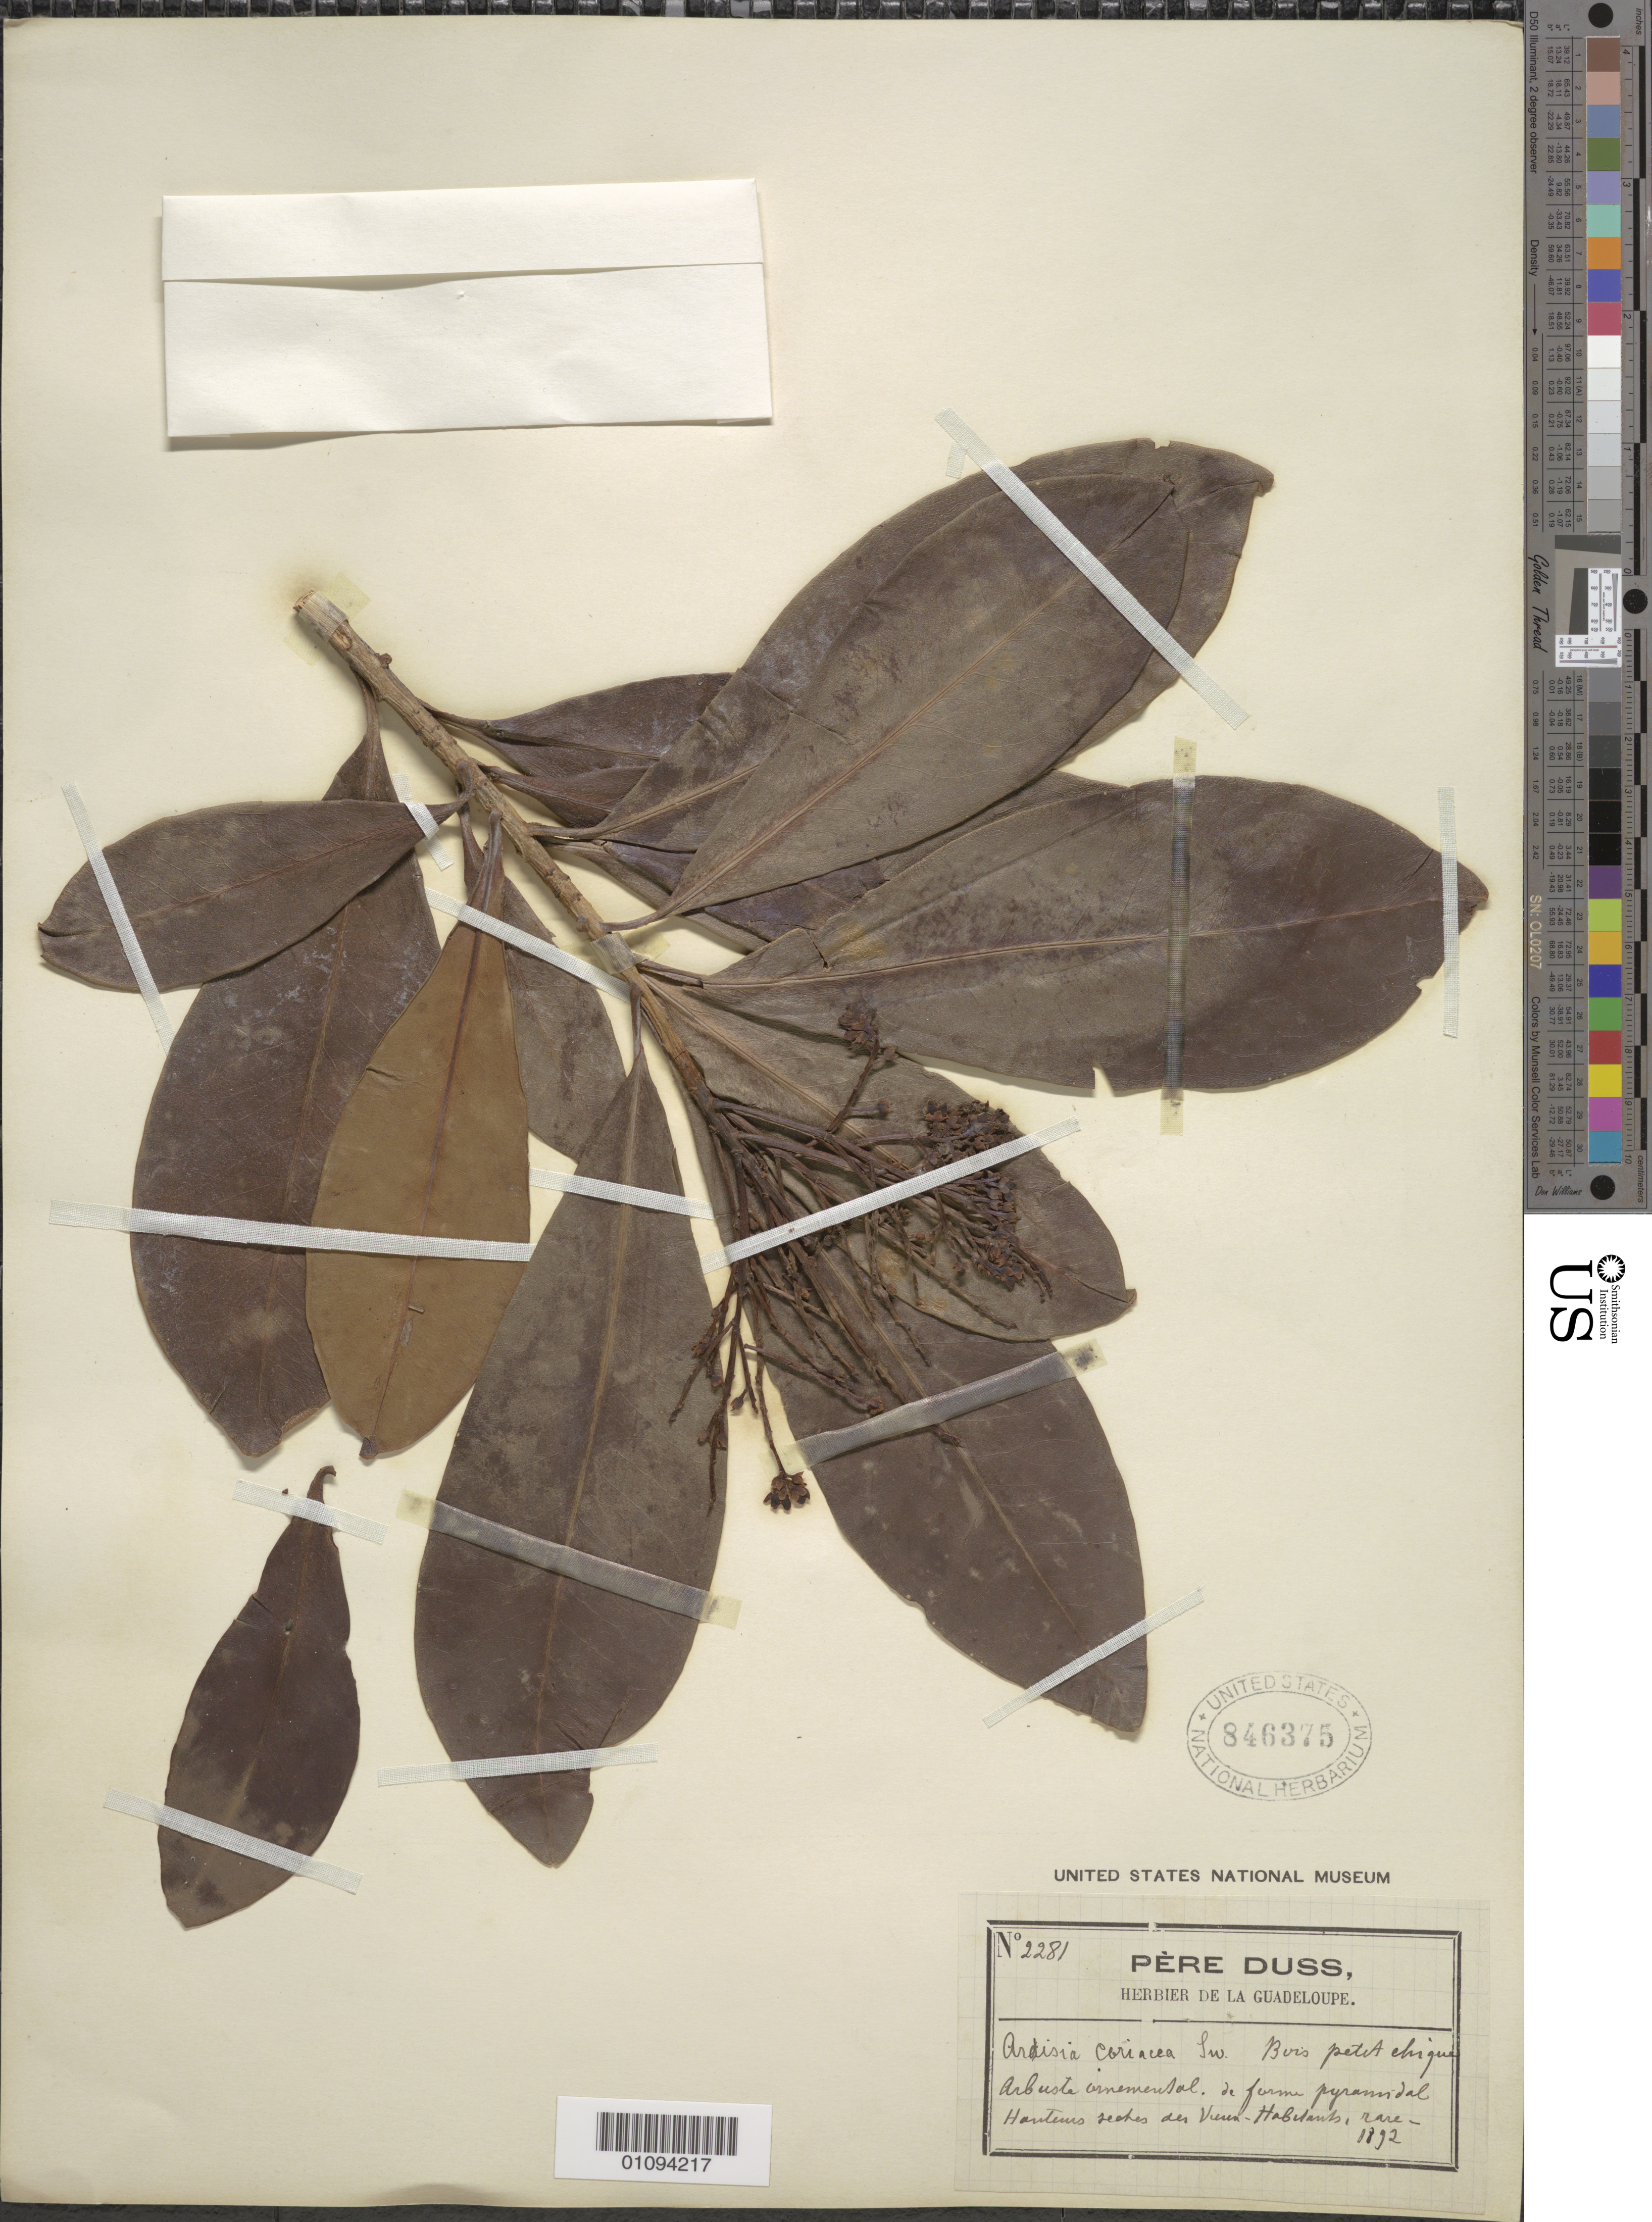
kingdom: Plantae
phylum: Tracheophyta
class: Magnoliopsida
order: Ericales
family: Primulaceae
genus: Ardisia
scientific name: Ardisia obovata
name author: Desv. ex Ham.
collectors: Père Duss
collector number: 2281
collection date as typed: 1892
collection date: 1892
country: Guadeloupe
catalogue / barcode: US 846375